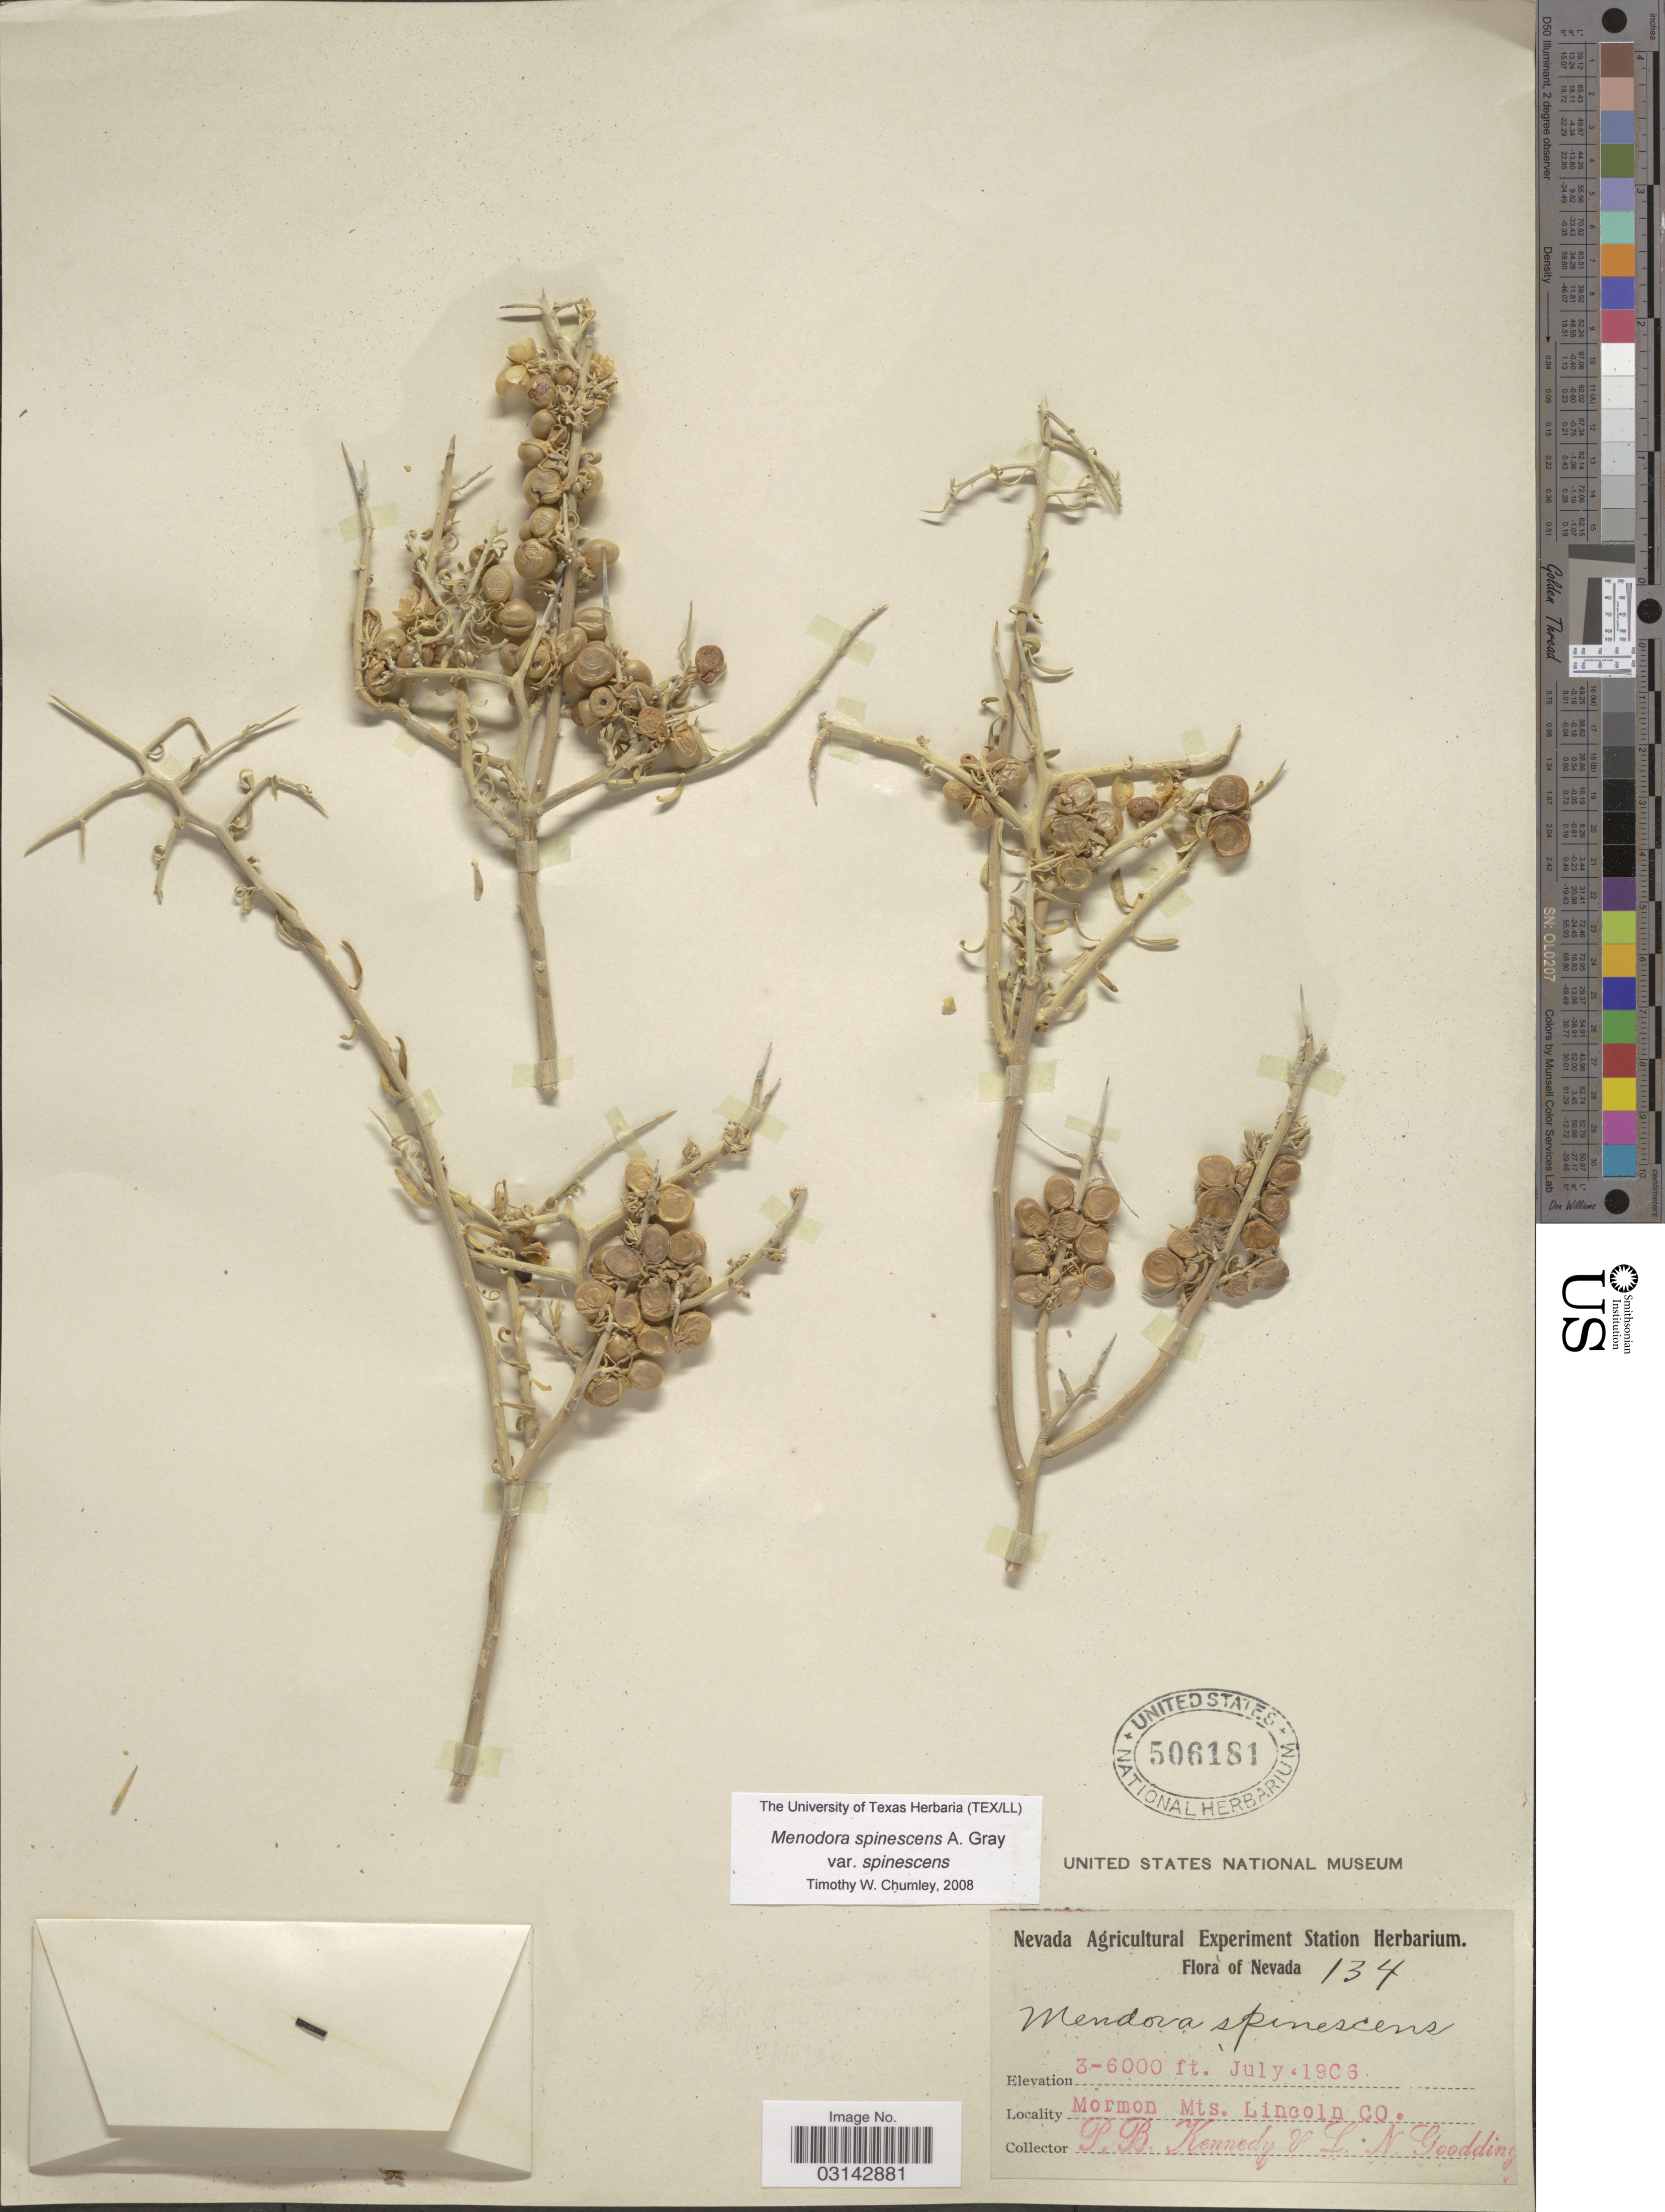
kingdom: Plantae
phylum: Tracheophyta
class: Magnoliopsida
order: Lamiales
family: Oleaceae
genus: Menodora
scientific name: Menodora spinescens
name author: A. Gray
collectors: P. B. Kennedy & L. N. Goodding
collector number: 134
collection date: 1906-07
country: United States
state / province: Nevada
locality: Mormon Mts. Lincoln Co.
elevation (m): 914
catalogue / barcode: US 506181